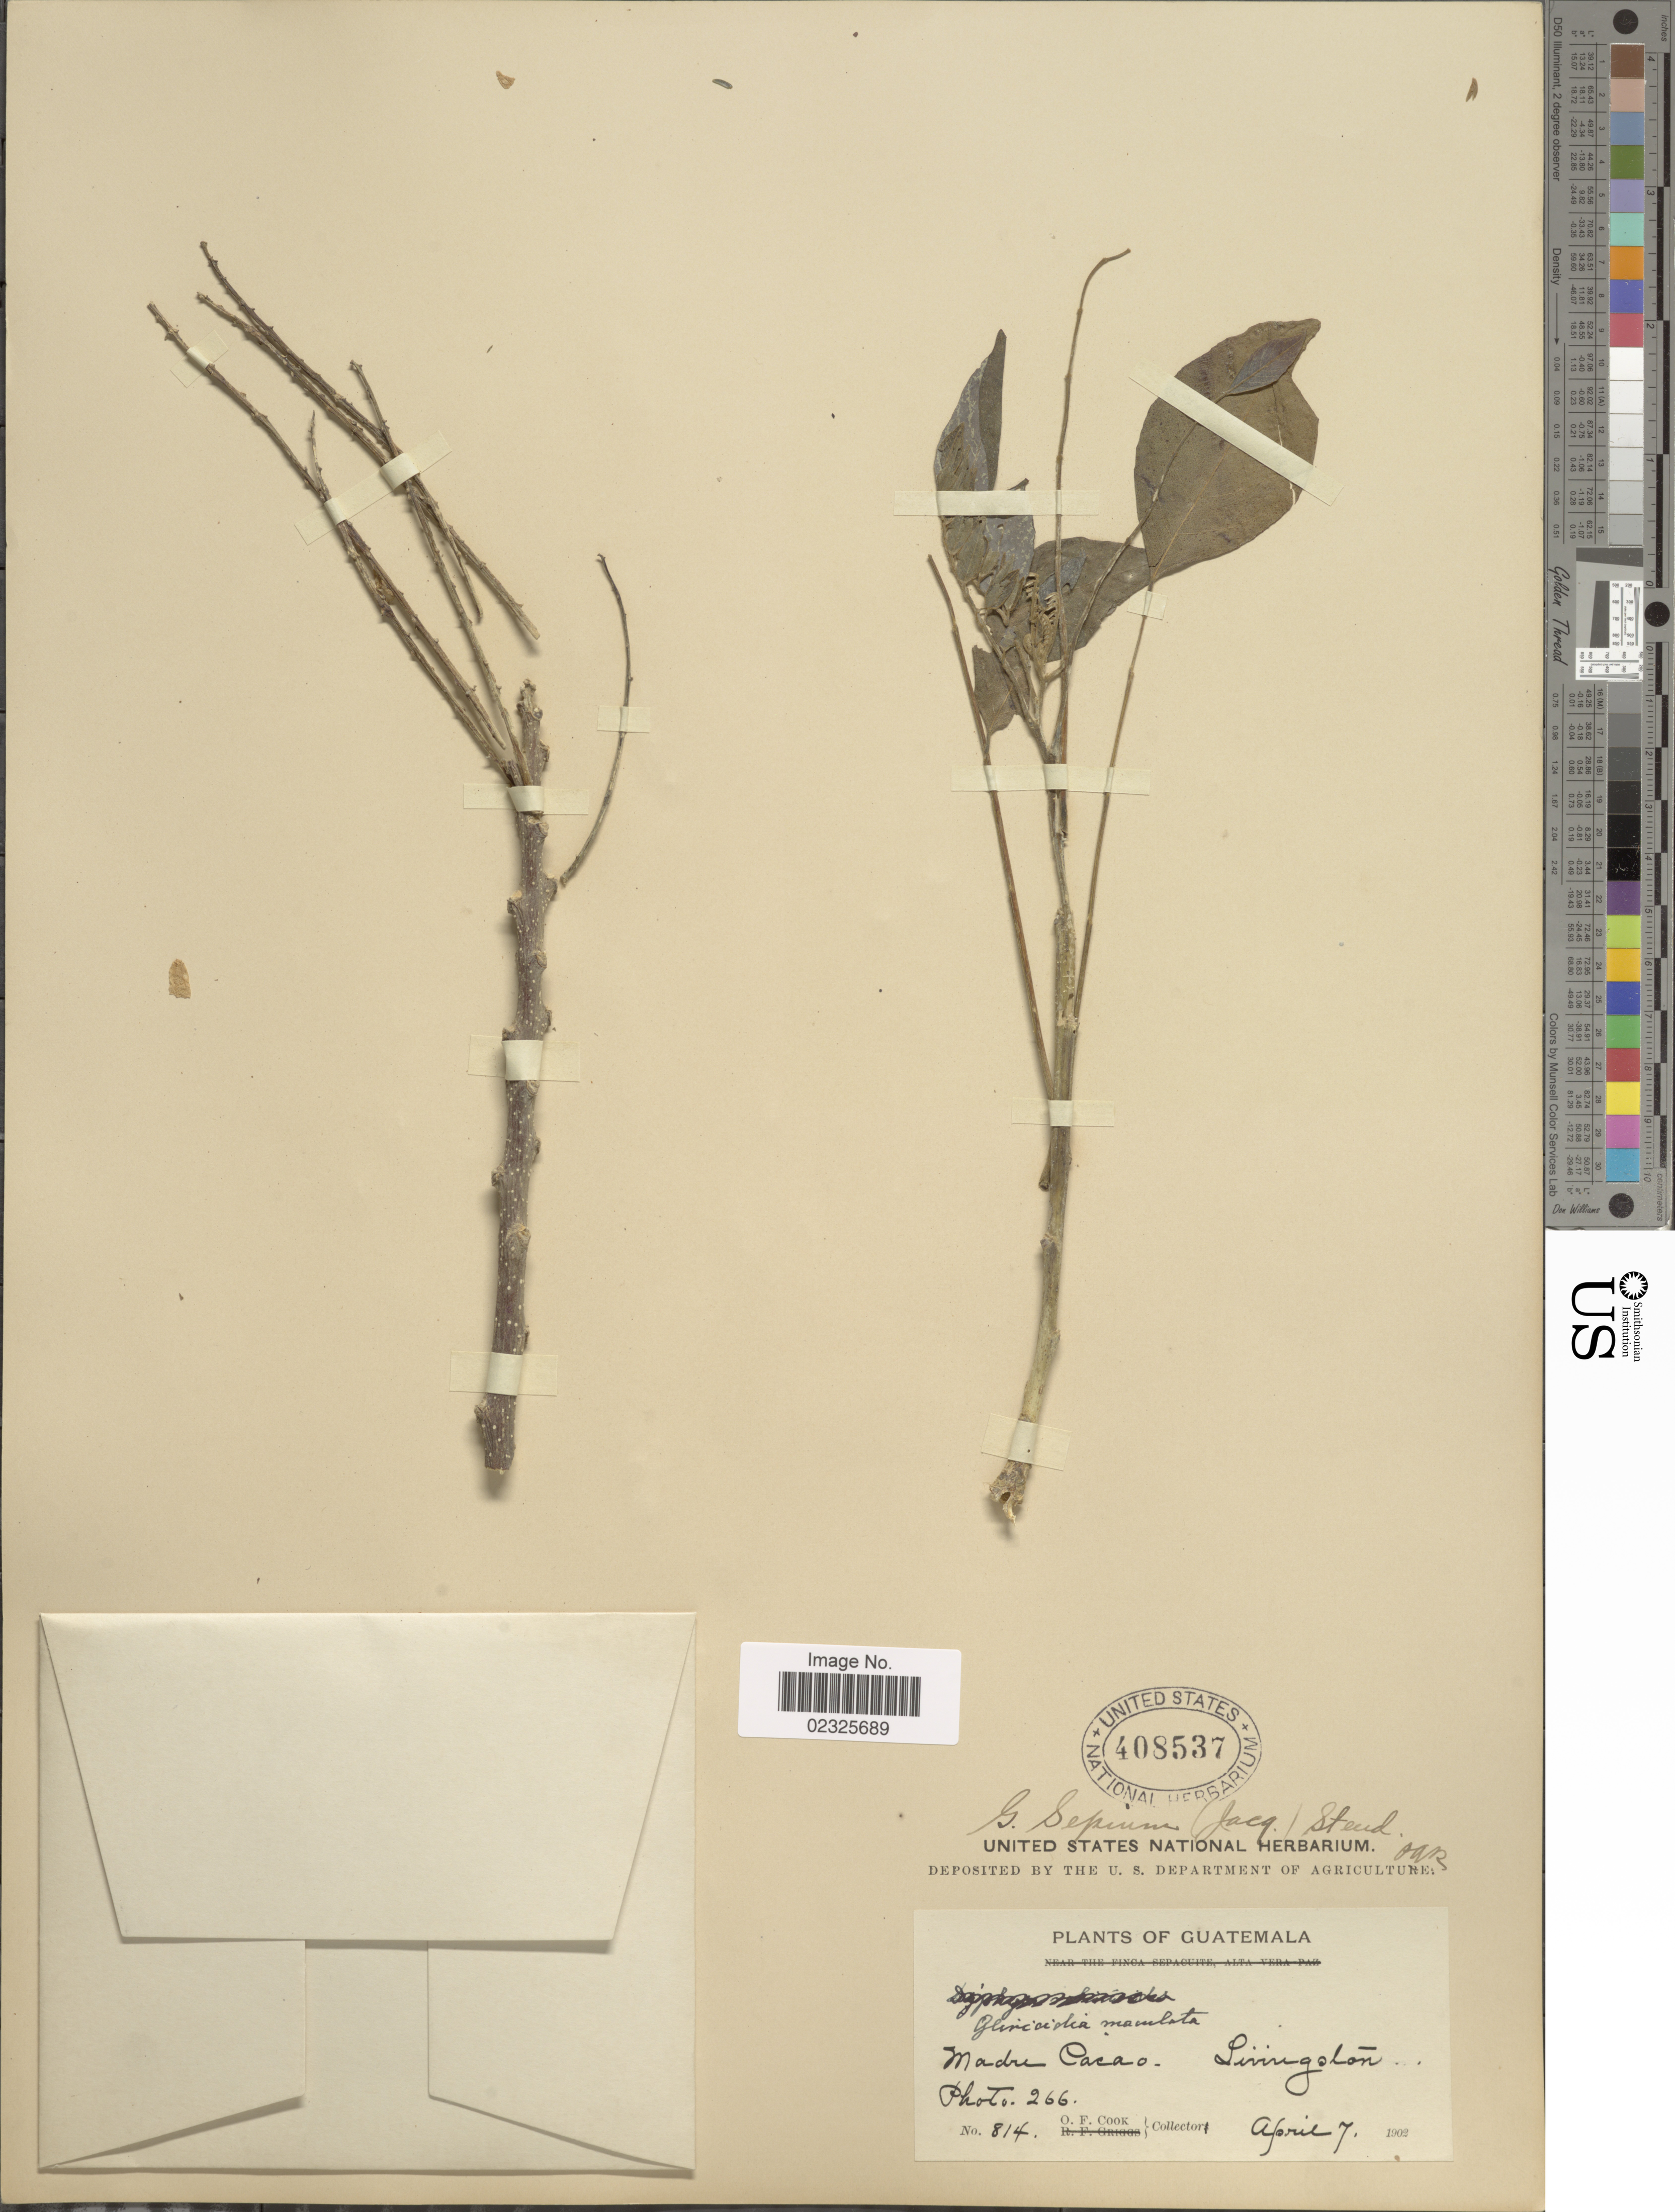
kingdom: Plantae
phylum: Tracheophyta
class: Magnoliopsida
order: Fabales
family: Fabaceae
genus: Gliricidia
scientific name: Gliricidia sepium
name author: (Jacq.) Kunth ex Walp.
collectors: O. F. Cook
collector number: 814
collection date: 1902-04-07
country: Guatemala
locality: Livingston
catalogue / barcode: US 408537